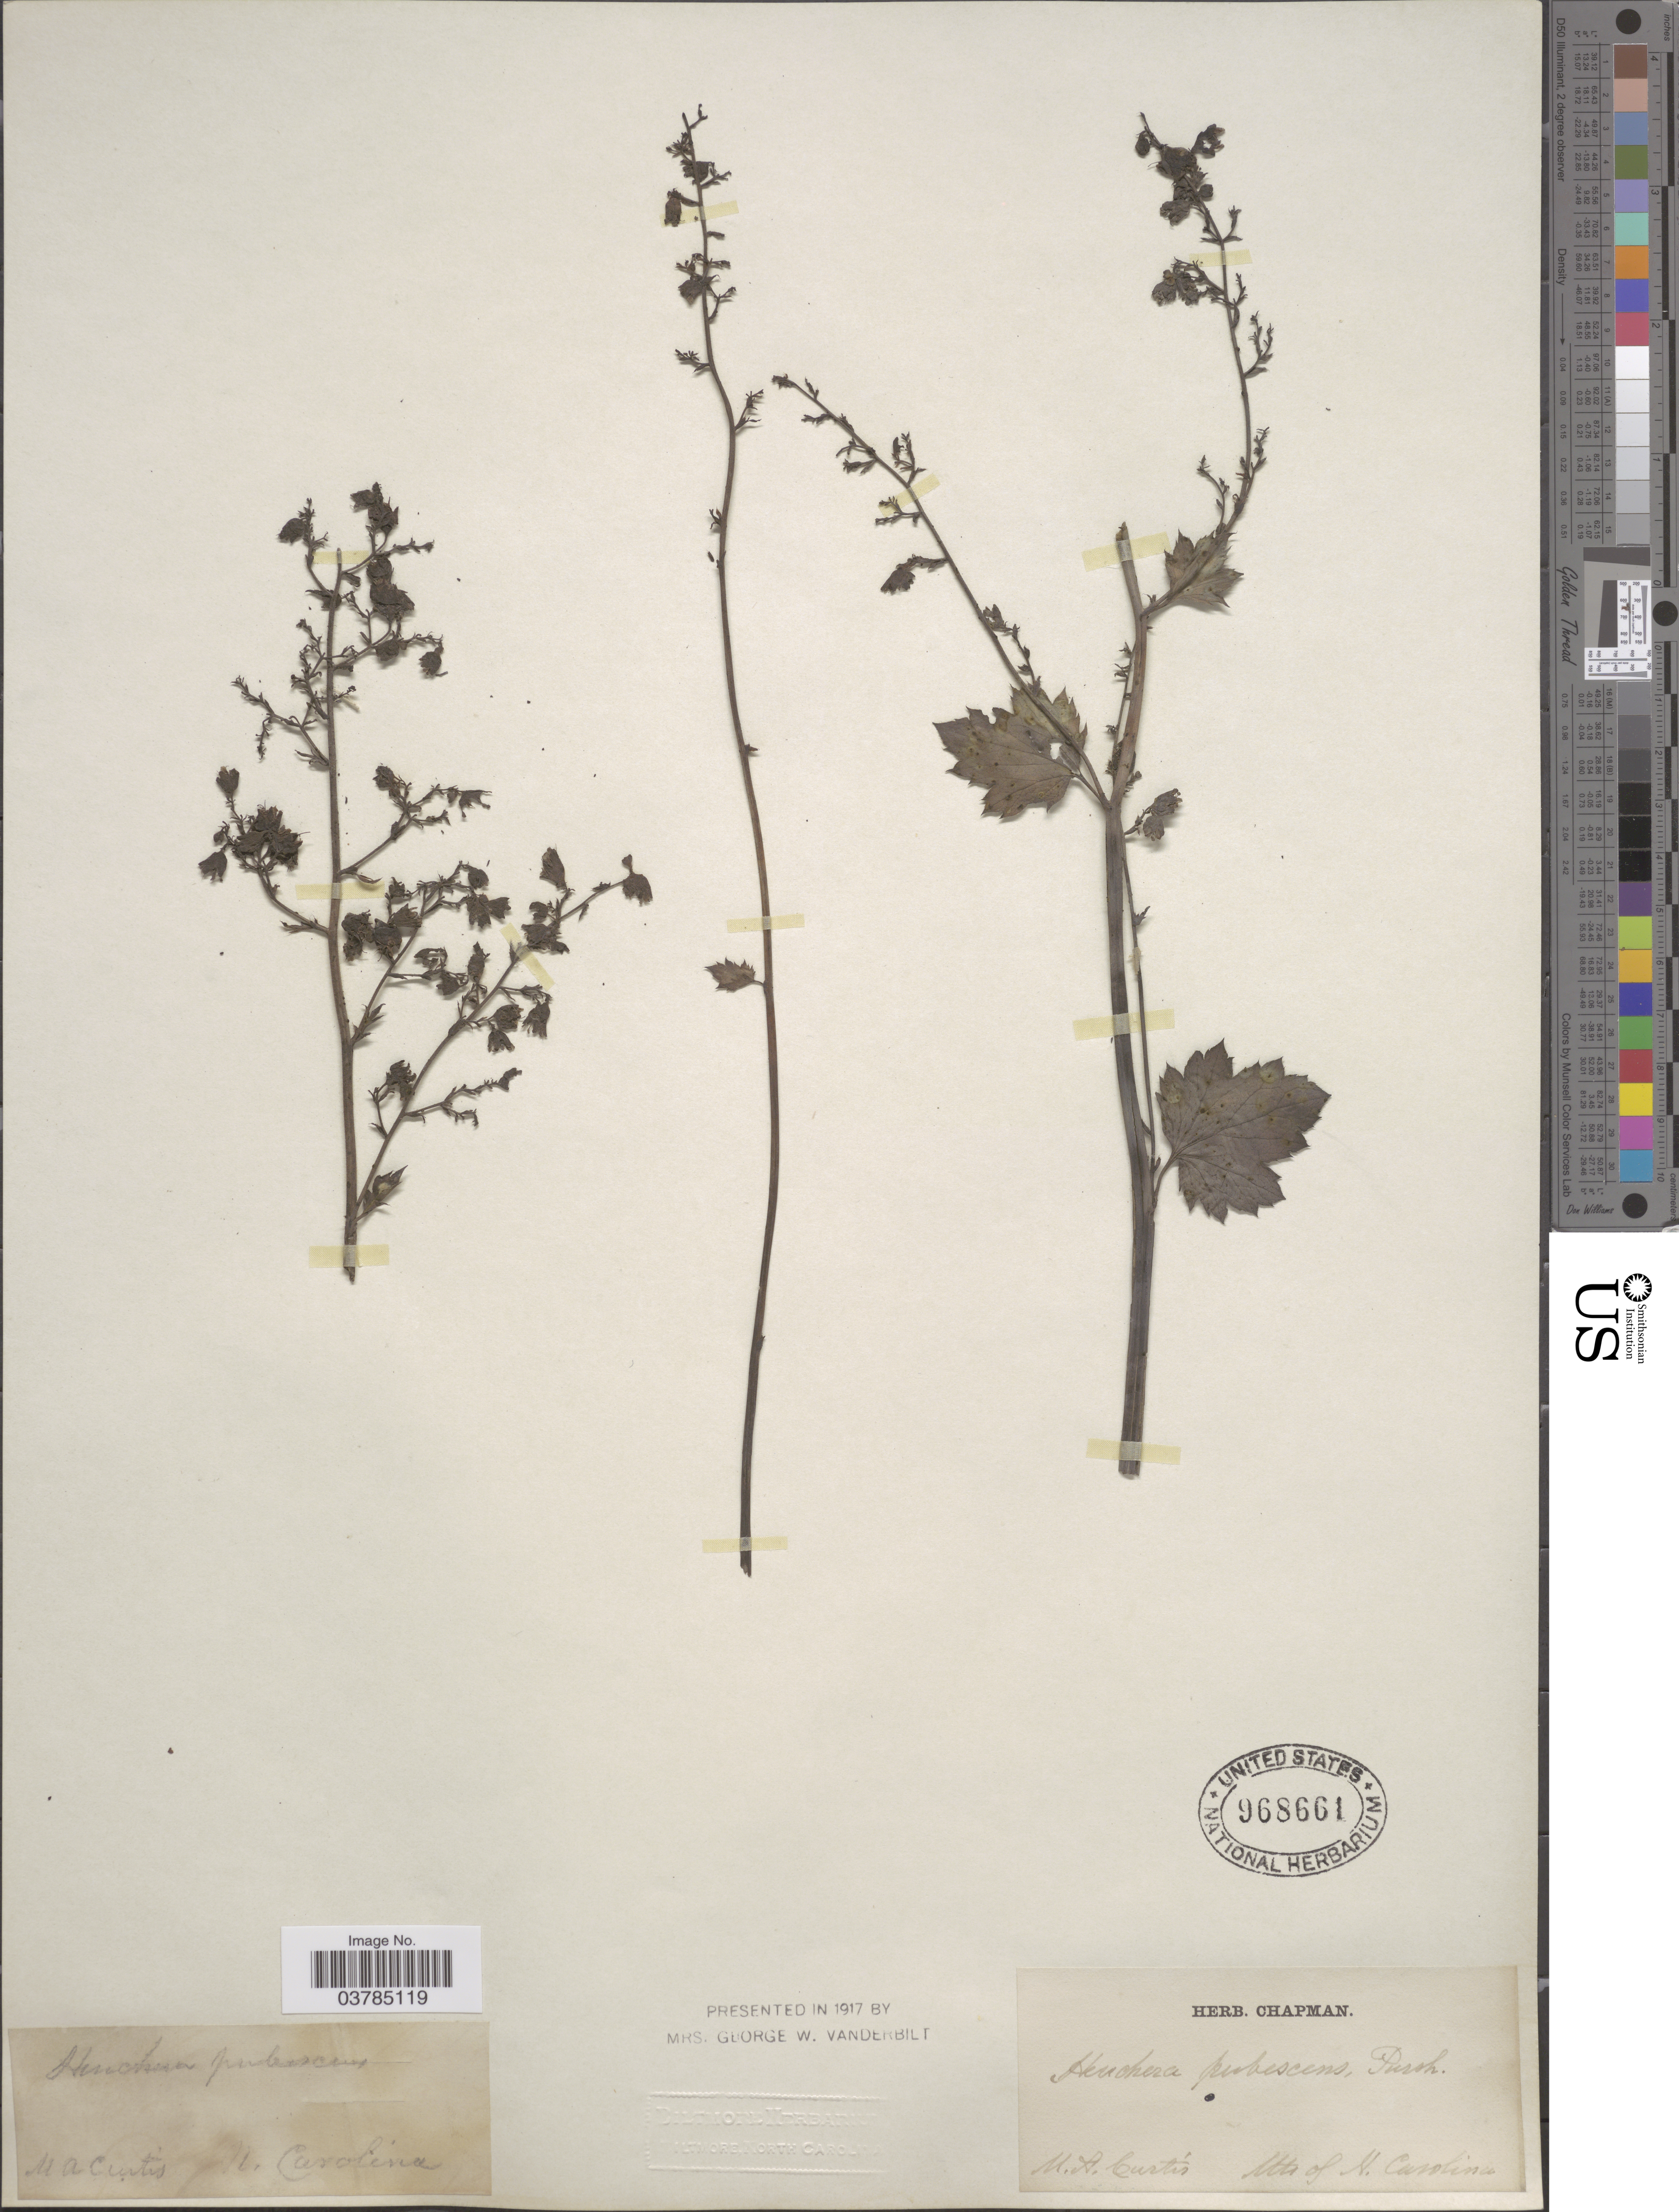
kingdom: Plantae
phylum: Tracheophyta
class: Magnoliopsida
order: Saxifragales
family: Saxifragaceae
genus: Heuchera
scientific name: Heuchera pubescens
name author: Pursh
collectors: M. A. Curtis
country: United States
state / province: North Carolina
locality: Mts of N. Carolina.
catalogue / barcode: US 968661